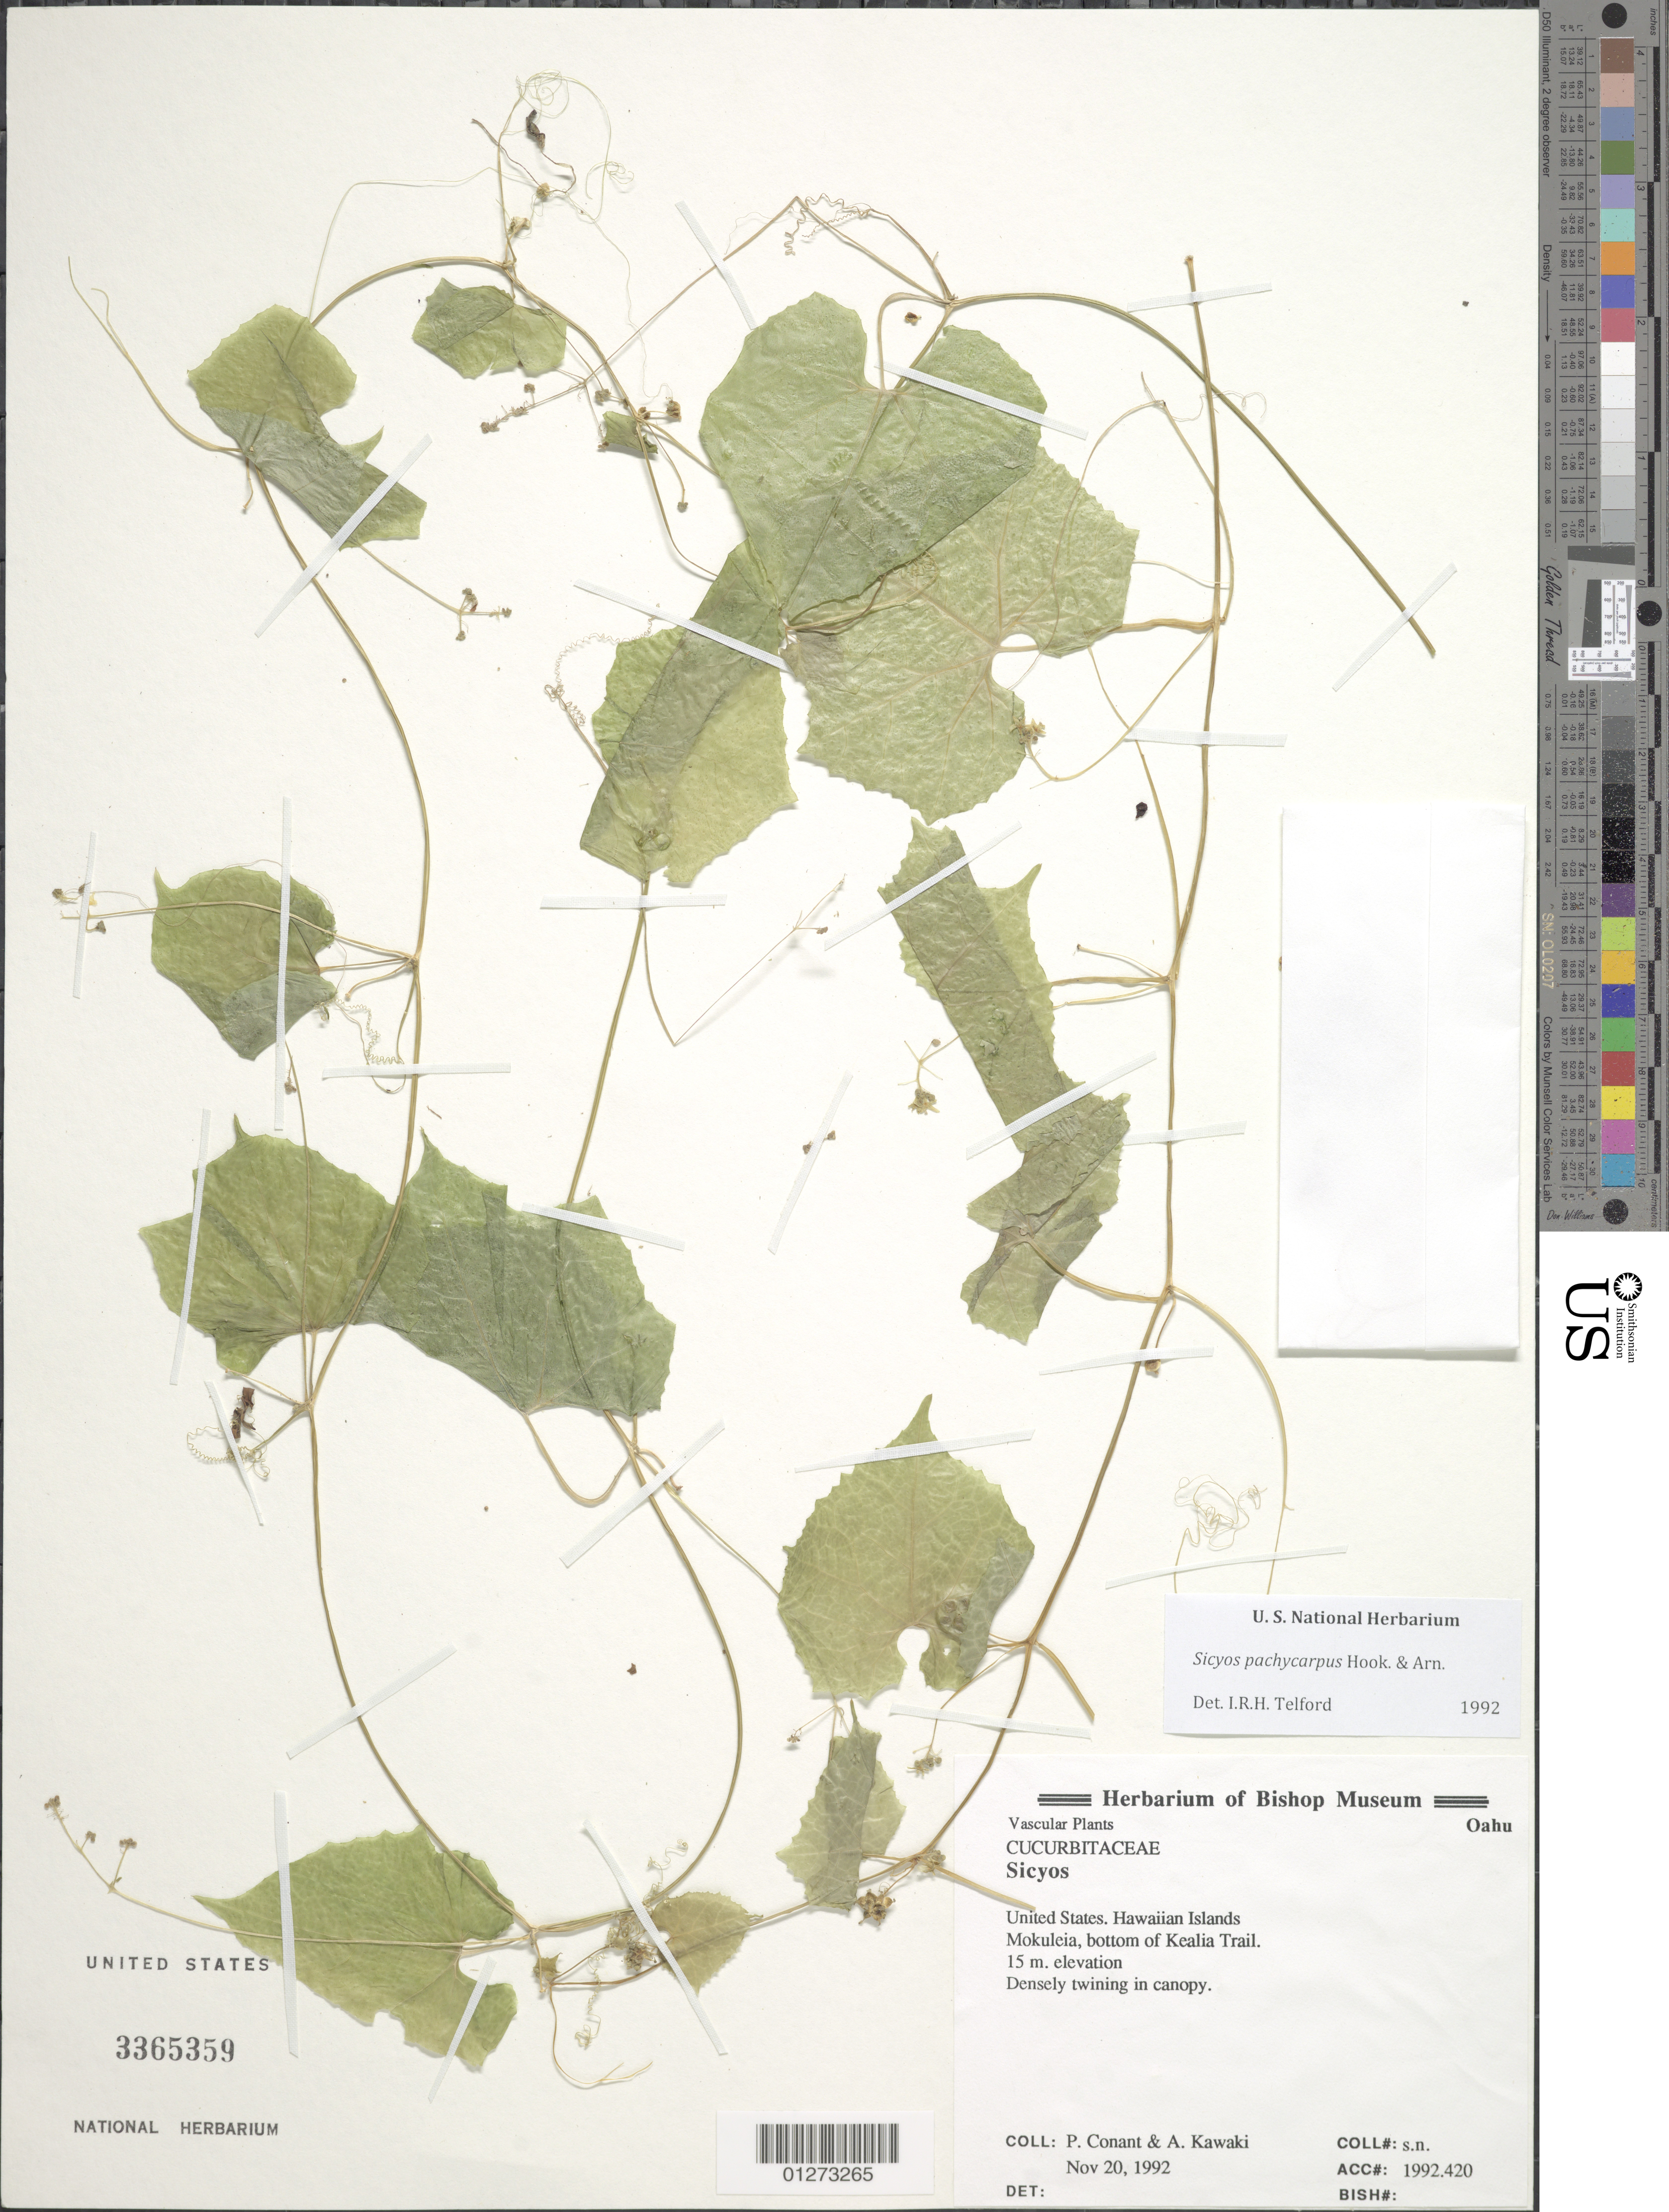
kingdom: Plantae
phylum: Tracheophyta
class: Magnoliopsida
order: Cucurbitales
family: Cucurbitaceae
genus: Sicyos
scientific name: Sicyos pachycarpus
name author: Hook. & Arn.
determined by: Telford, I. R.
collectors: P. Conant & A. Kawaki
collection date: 1992-11-20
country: United States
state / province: Hawaii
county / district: Honolulu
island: Oahu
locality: Mokuleia, bottom of Kealia Trail.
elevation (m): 5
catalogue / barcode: US 3365359